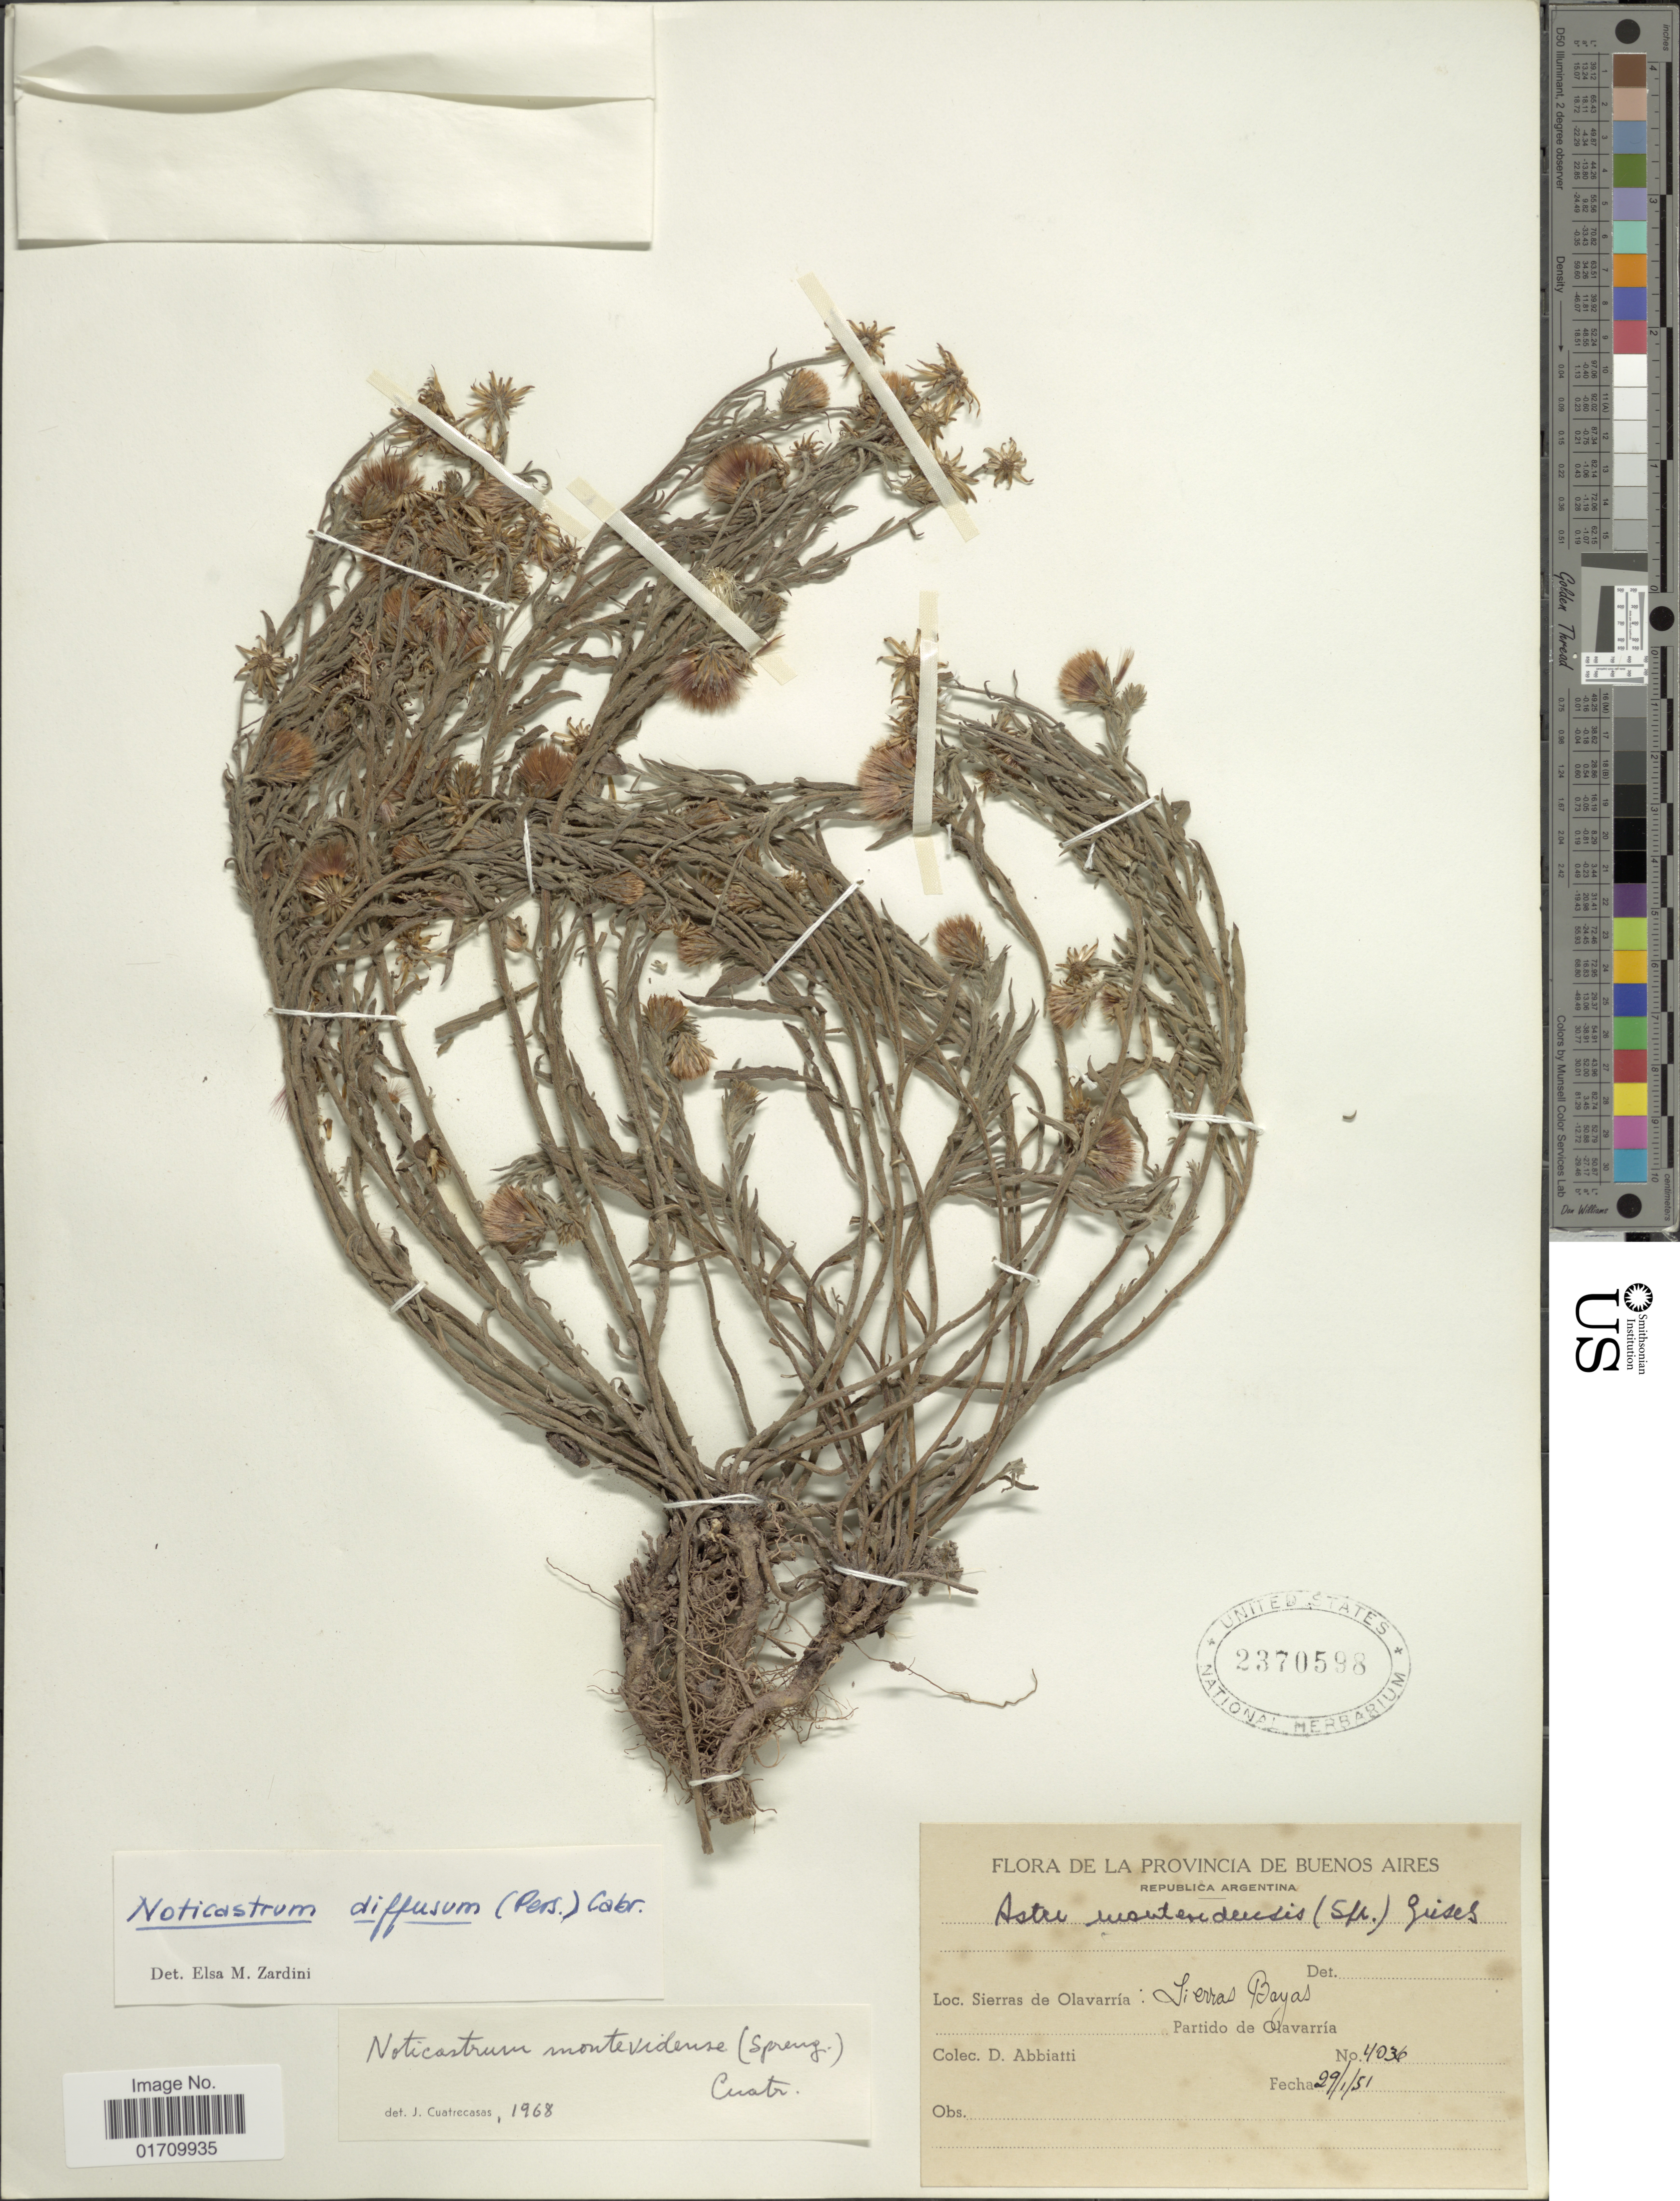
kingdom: Plantae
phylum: Tracheophyta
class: Magnoliopsida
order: Asterales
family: Asteraceae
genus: Noticastrum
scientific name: Noticastrum diffusum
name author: (Pers.) Cabrera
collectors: D. Abbiatti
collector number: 4036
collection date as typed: Transcribed d/m/y: 29/1/51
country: Argentina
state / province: Buenos Aires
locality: Republica Argentina, Sierras de Olavarria, Sierras Bayas, partido de Olavarria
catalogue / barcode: US 2370598